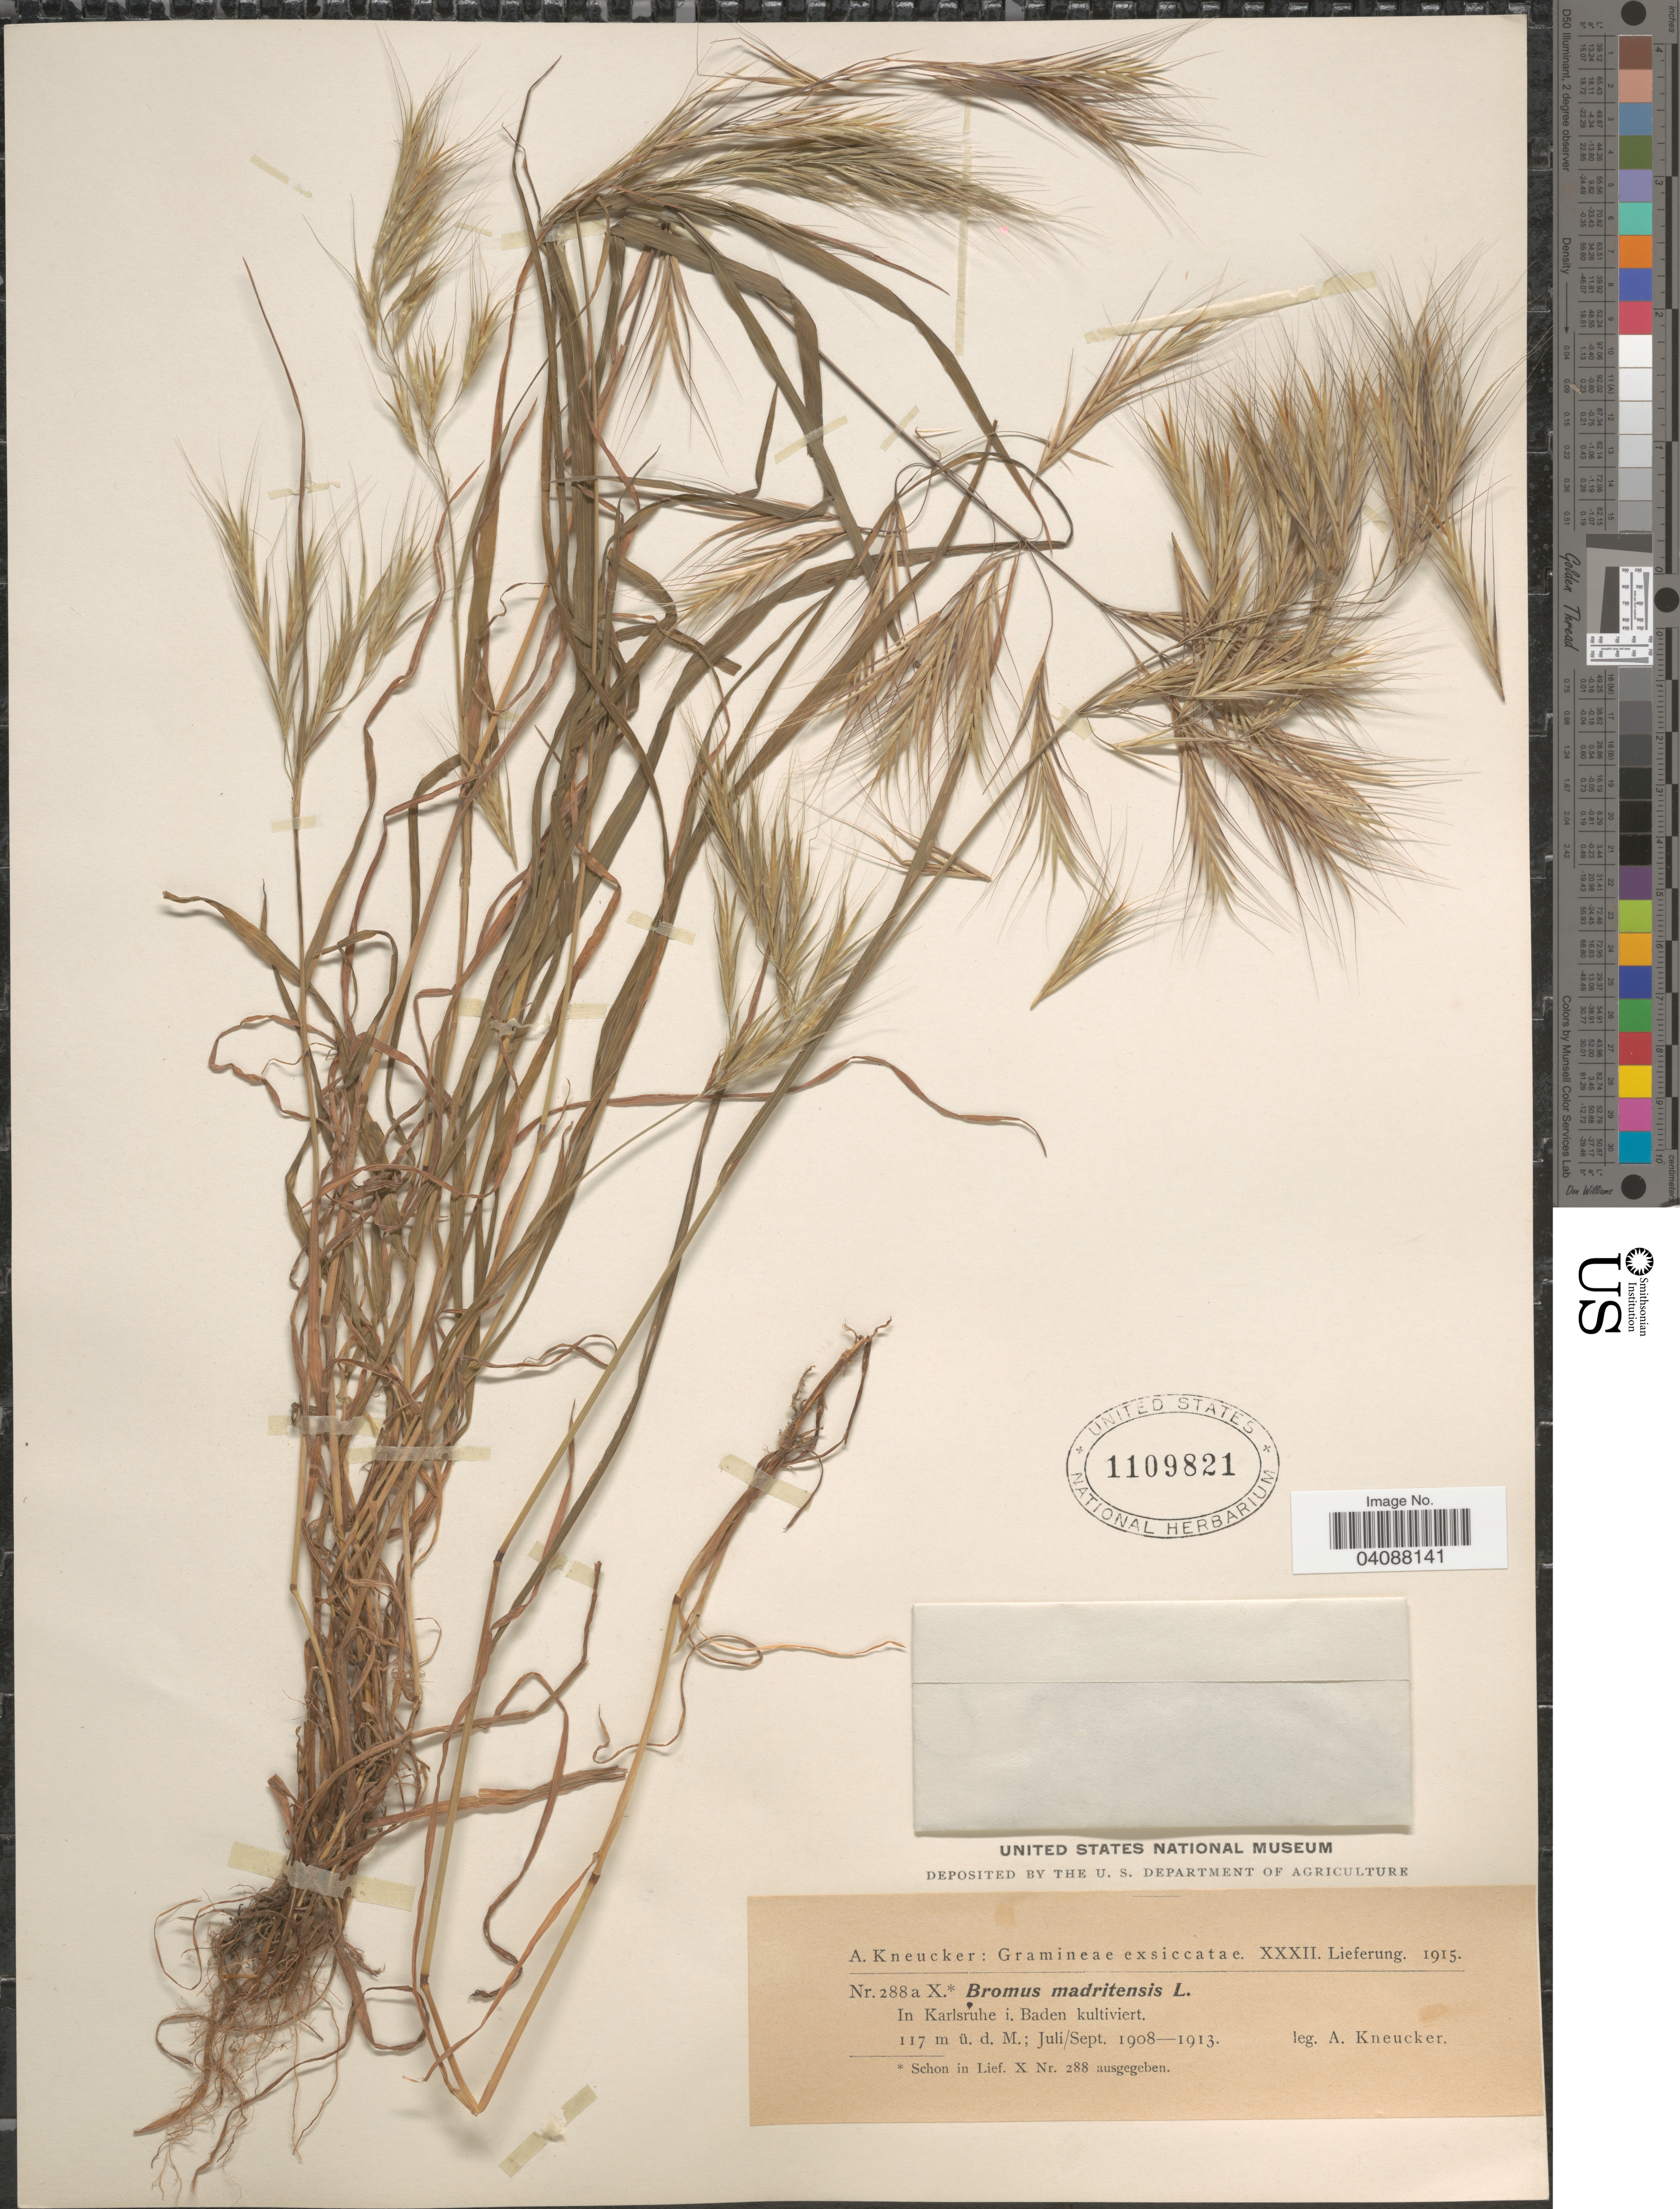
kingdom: Plantae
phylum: Tracheophyta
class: Liliopsida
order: Poales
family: Poaceae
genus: Bromus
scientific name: Bromus madritensis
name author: L.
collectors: A. Kneucker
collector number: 288a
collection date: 1908-07/1913-09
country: Germany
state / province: Baden-Württemberg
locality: In Karlsruhe i. Baden.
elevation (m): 117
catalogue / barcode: US 1109821